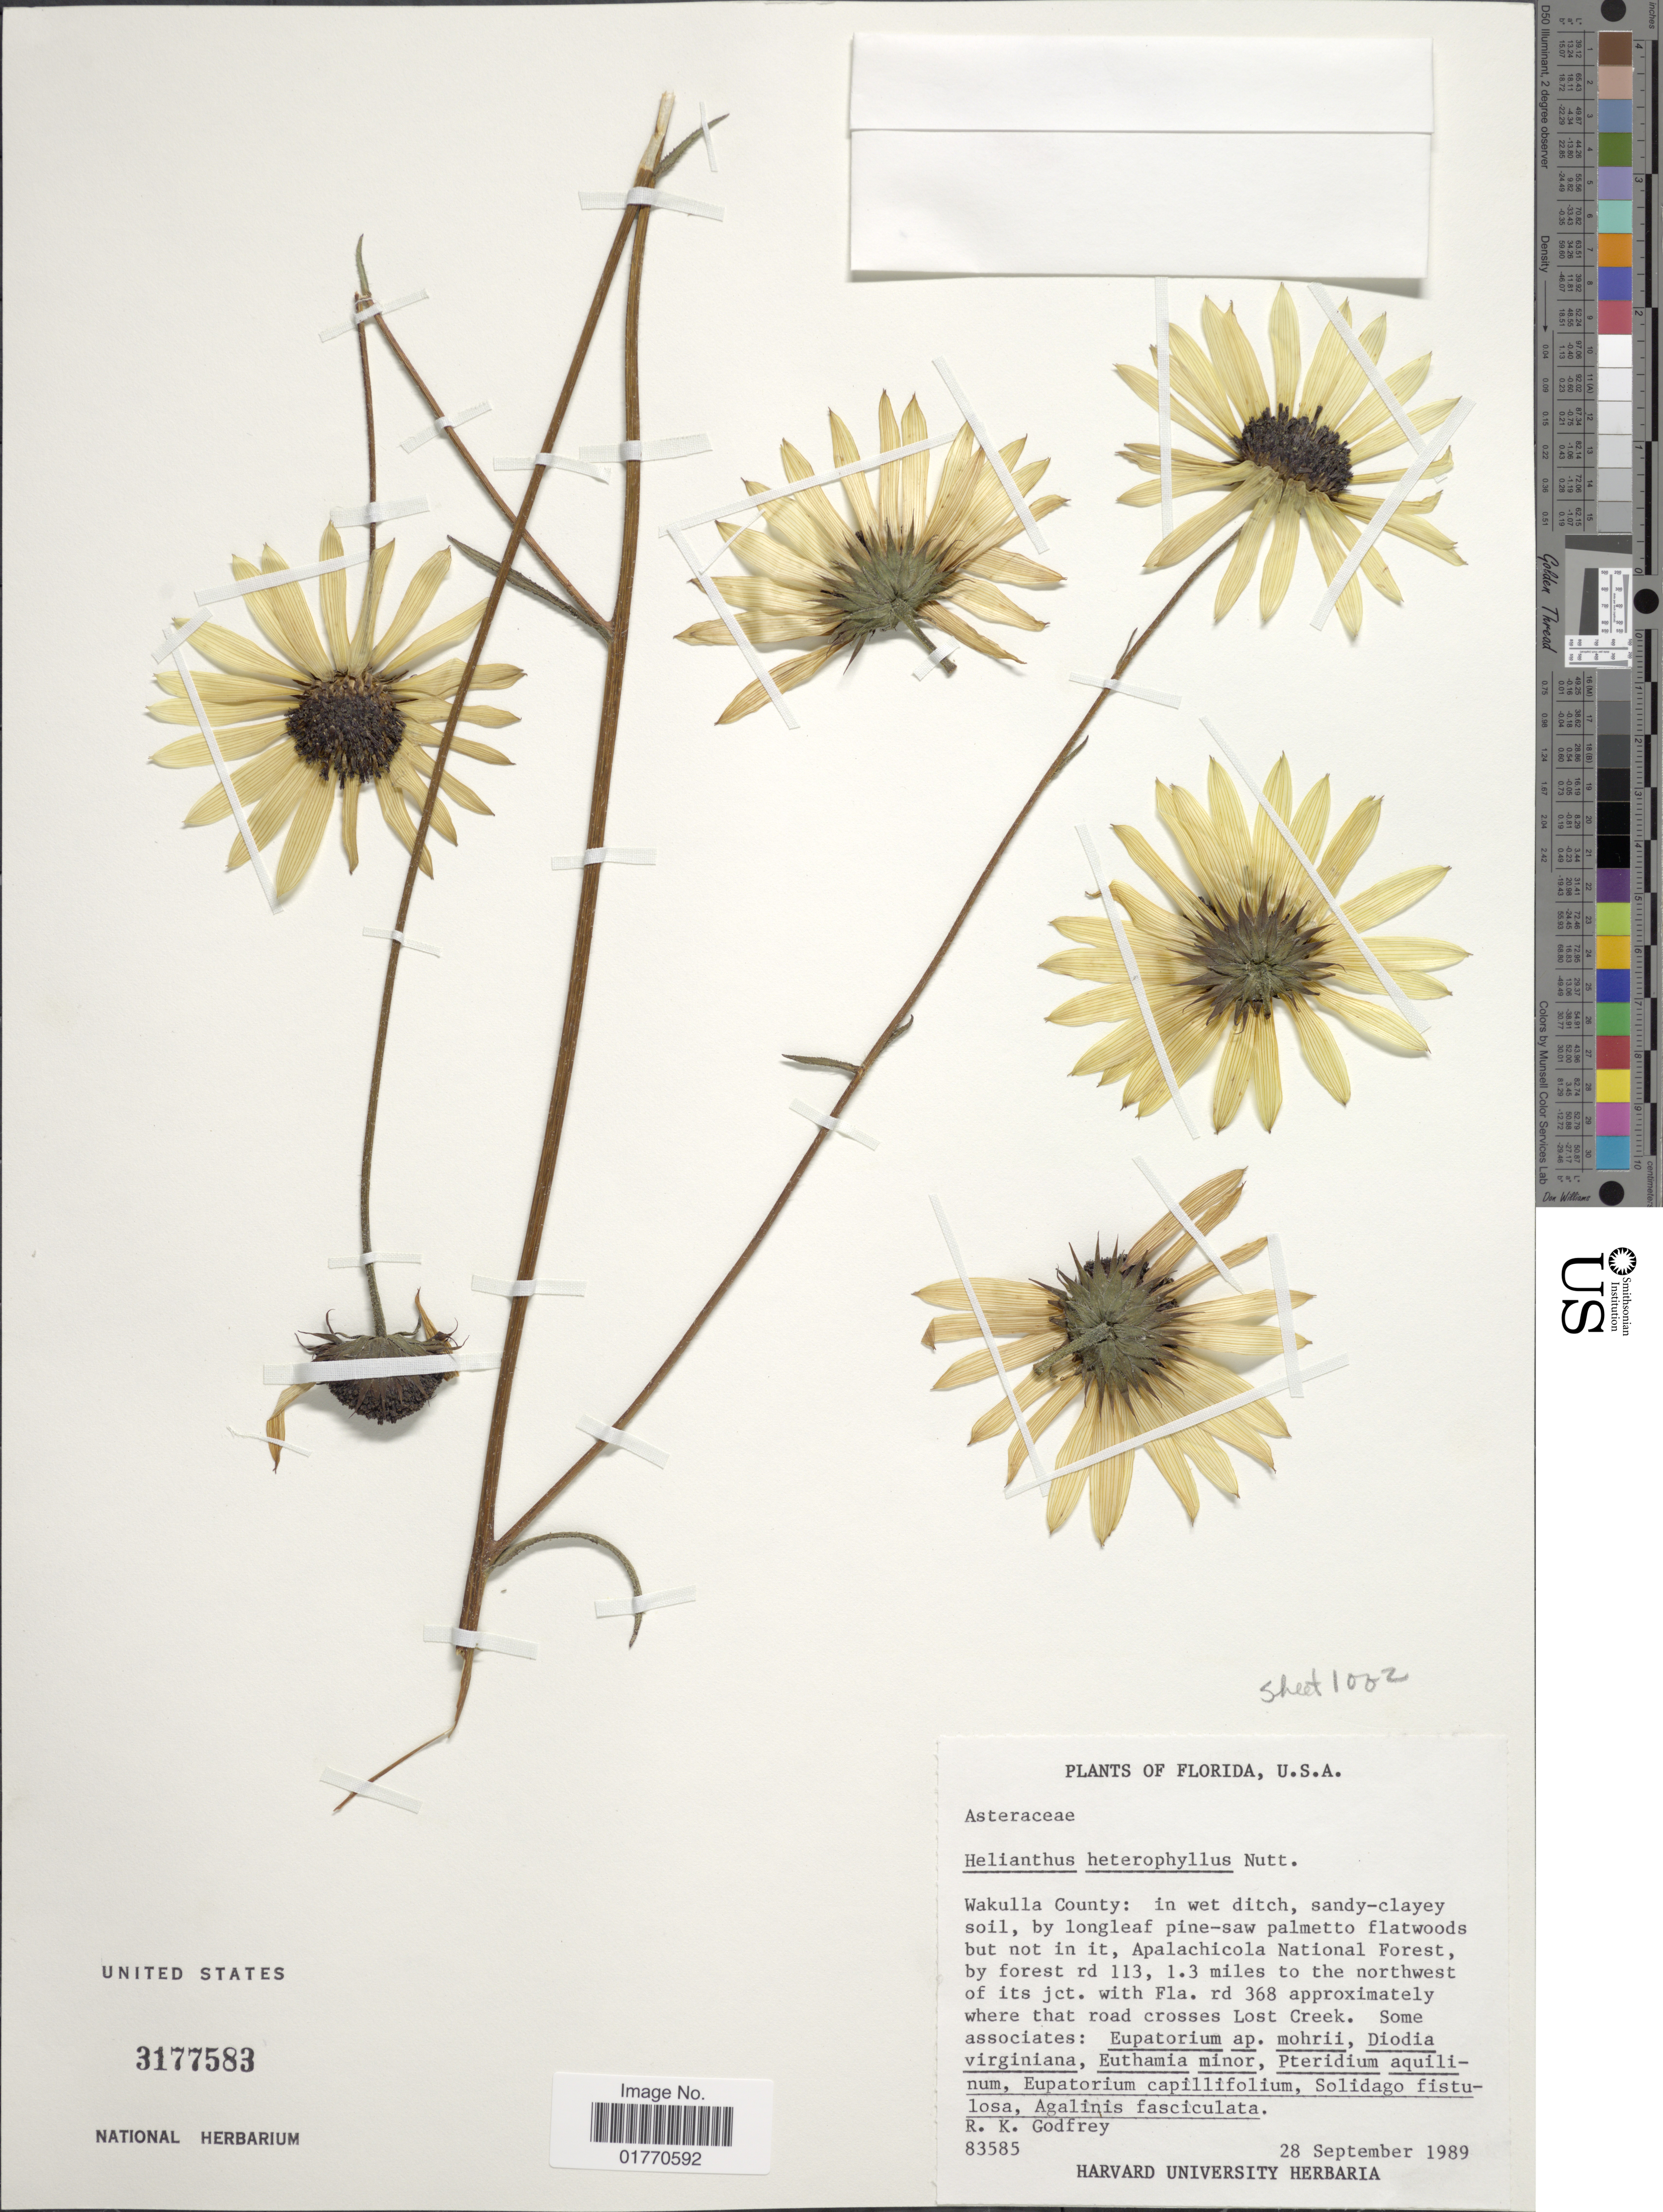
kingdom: Plantae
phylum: Tracheophyta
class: Magnoliopsida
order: Asterales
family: Asteraceae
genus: Helianthus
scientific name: Helianthus heterophyllus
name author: Nutt.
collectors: R. K. Godfrey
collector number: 83585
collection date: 1989-09-28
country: United States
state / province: Florida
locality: Wakulla County: By longleaf pine-saw palmetto flatwoods nut not in it, Apalachicola National Forest, by forest rd 113, 1.3 miles to the northwest of its jct, with Fla. rd 368 approximately whr that road crosses Lost Creek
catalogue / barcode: US 3177583